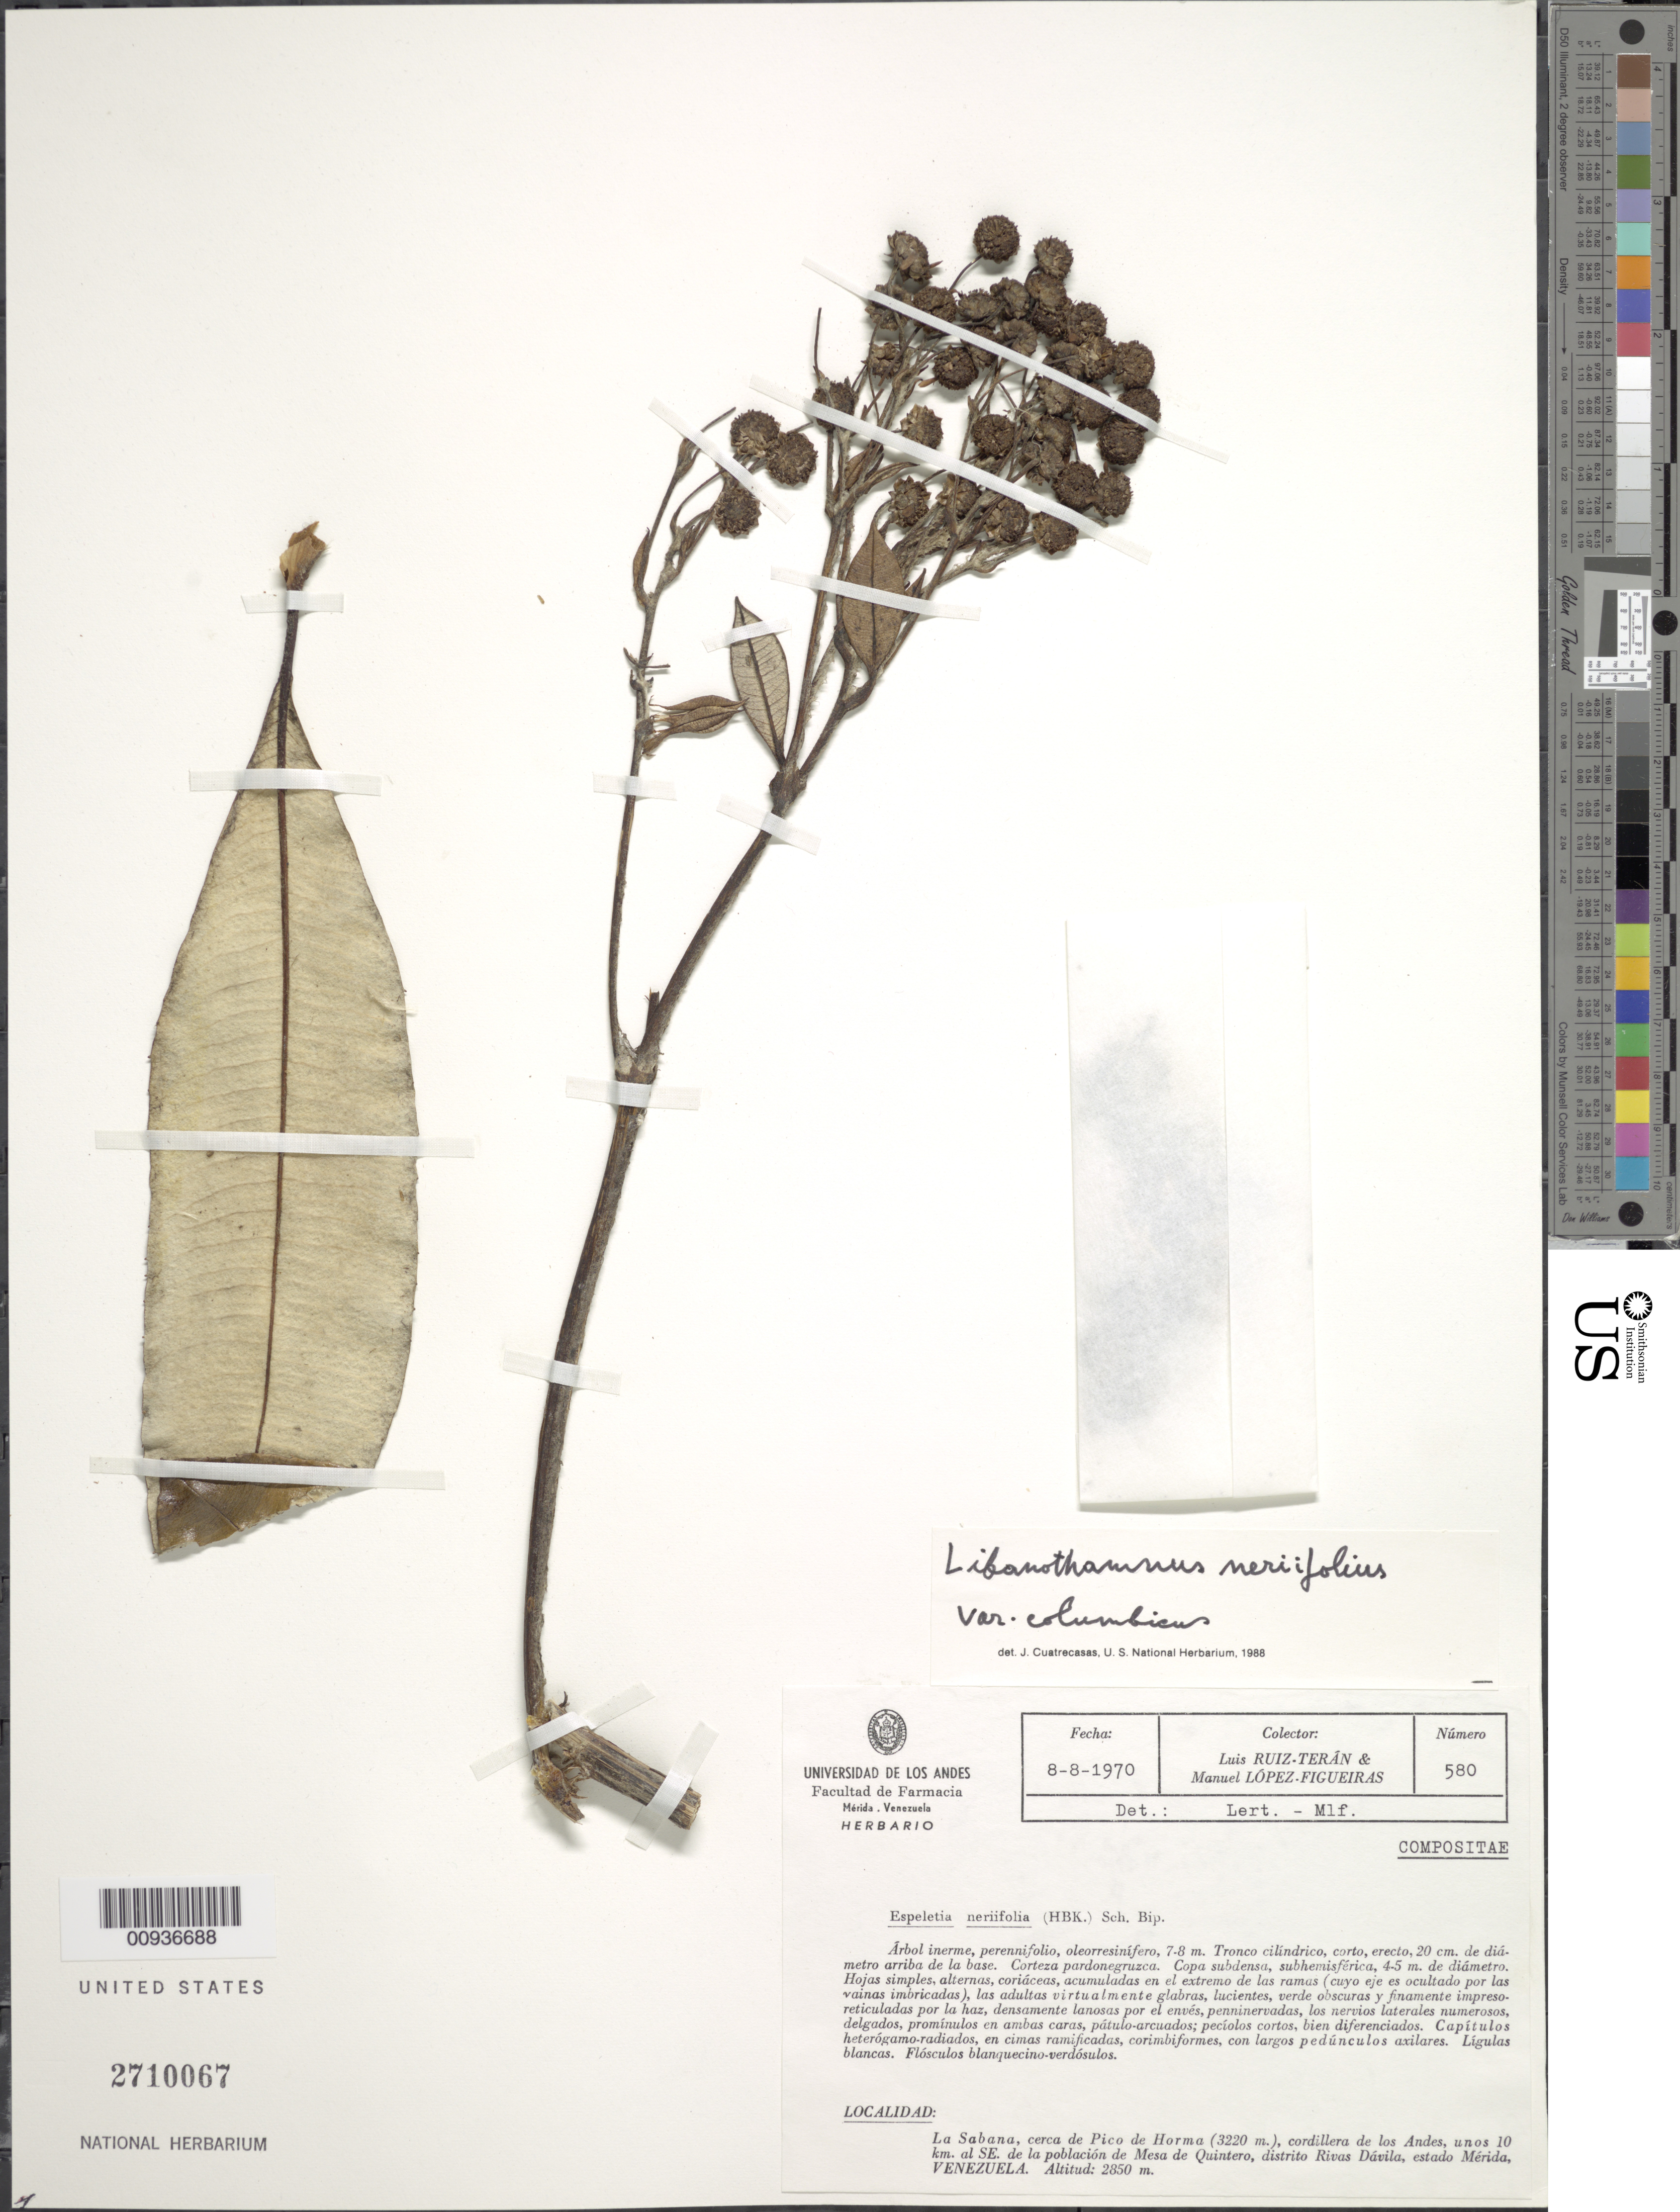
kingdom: Plantae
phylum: Tracheophyta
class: Magnoliopsida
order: Asterales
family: Asteraceae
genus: Libanothamnus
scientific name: Libanothamnus neriifolius var. columbicus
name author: (Cuatrec.) Cuatrec.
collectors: L. E. Ruíz-Terán & M. López Figueiras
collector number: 580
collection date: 1970-08-08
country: Venezuela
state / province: Mérida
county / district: Rivas Dávila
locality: La Sabana, cerca de Pico de Horma (3220), cordillera de los Andes, unos 10 km al SE de la población de Mesa de Quintero.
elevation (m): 2850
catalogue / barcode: US 2710067